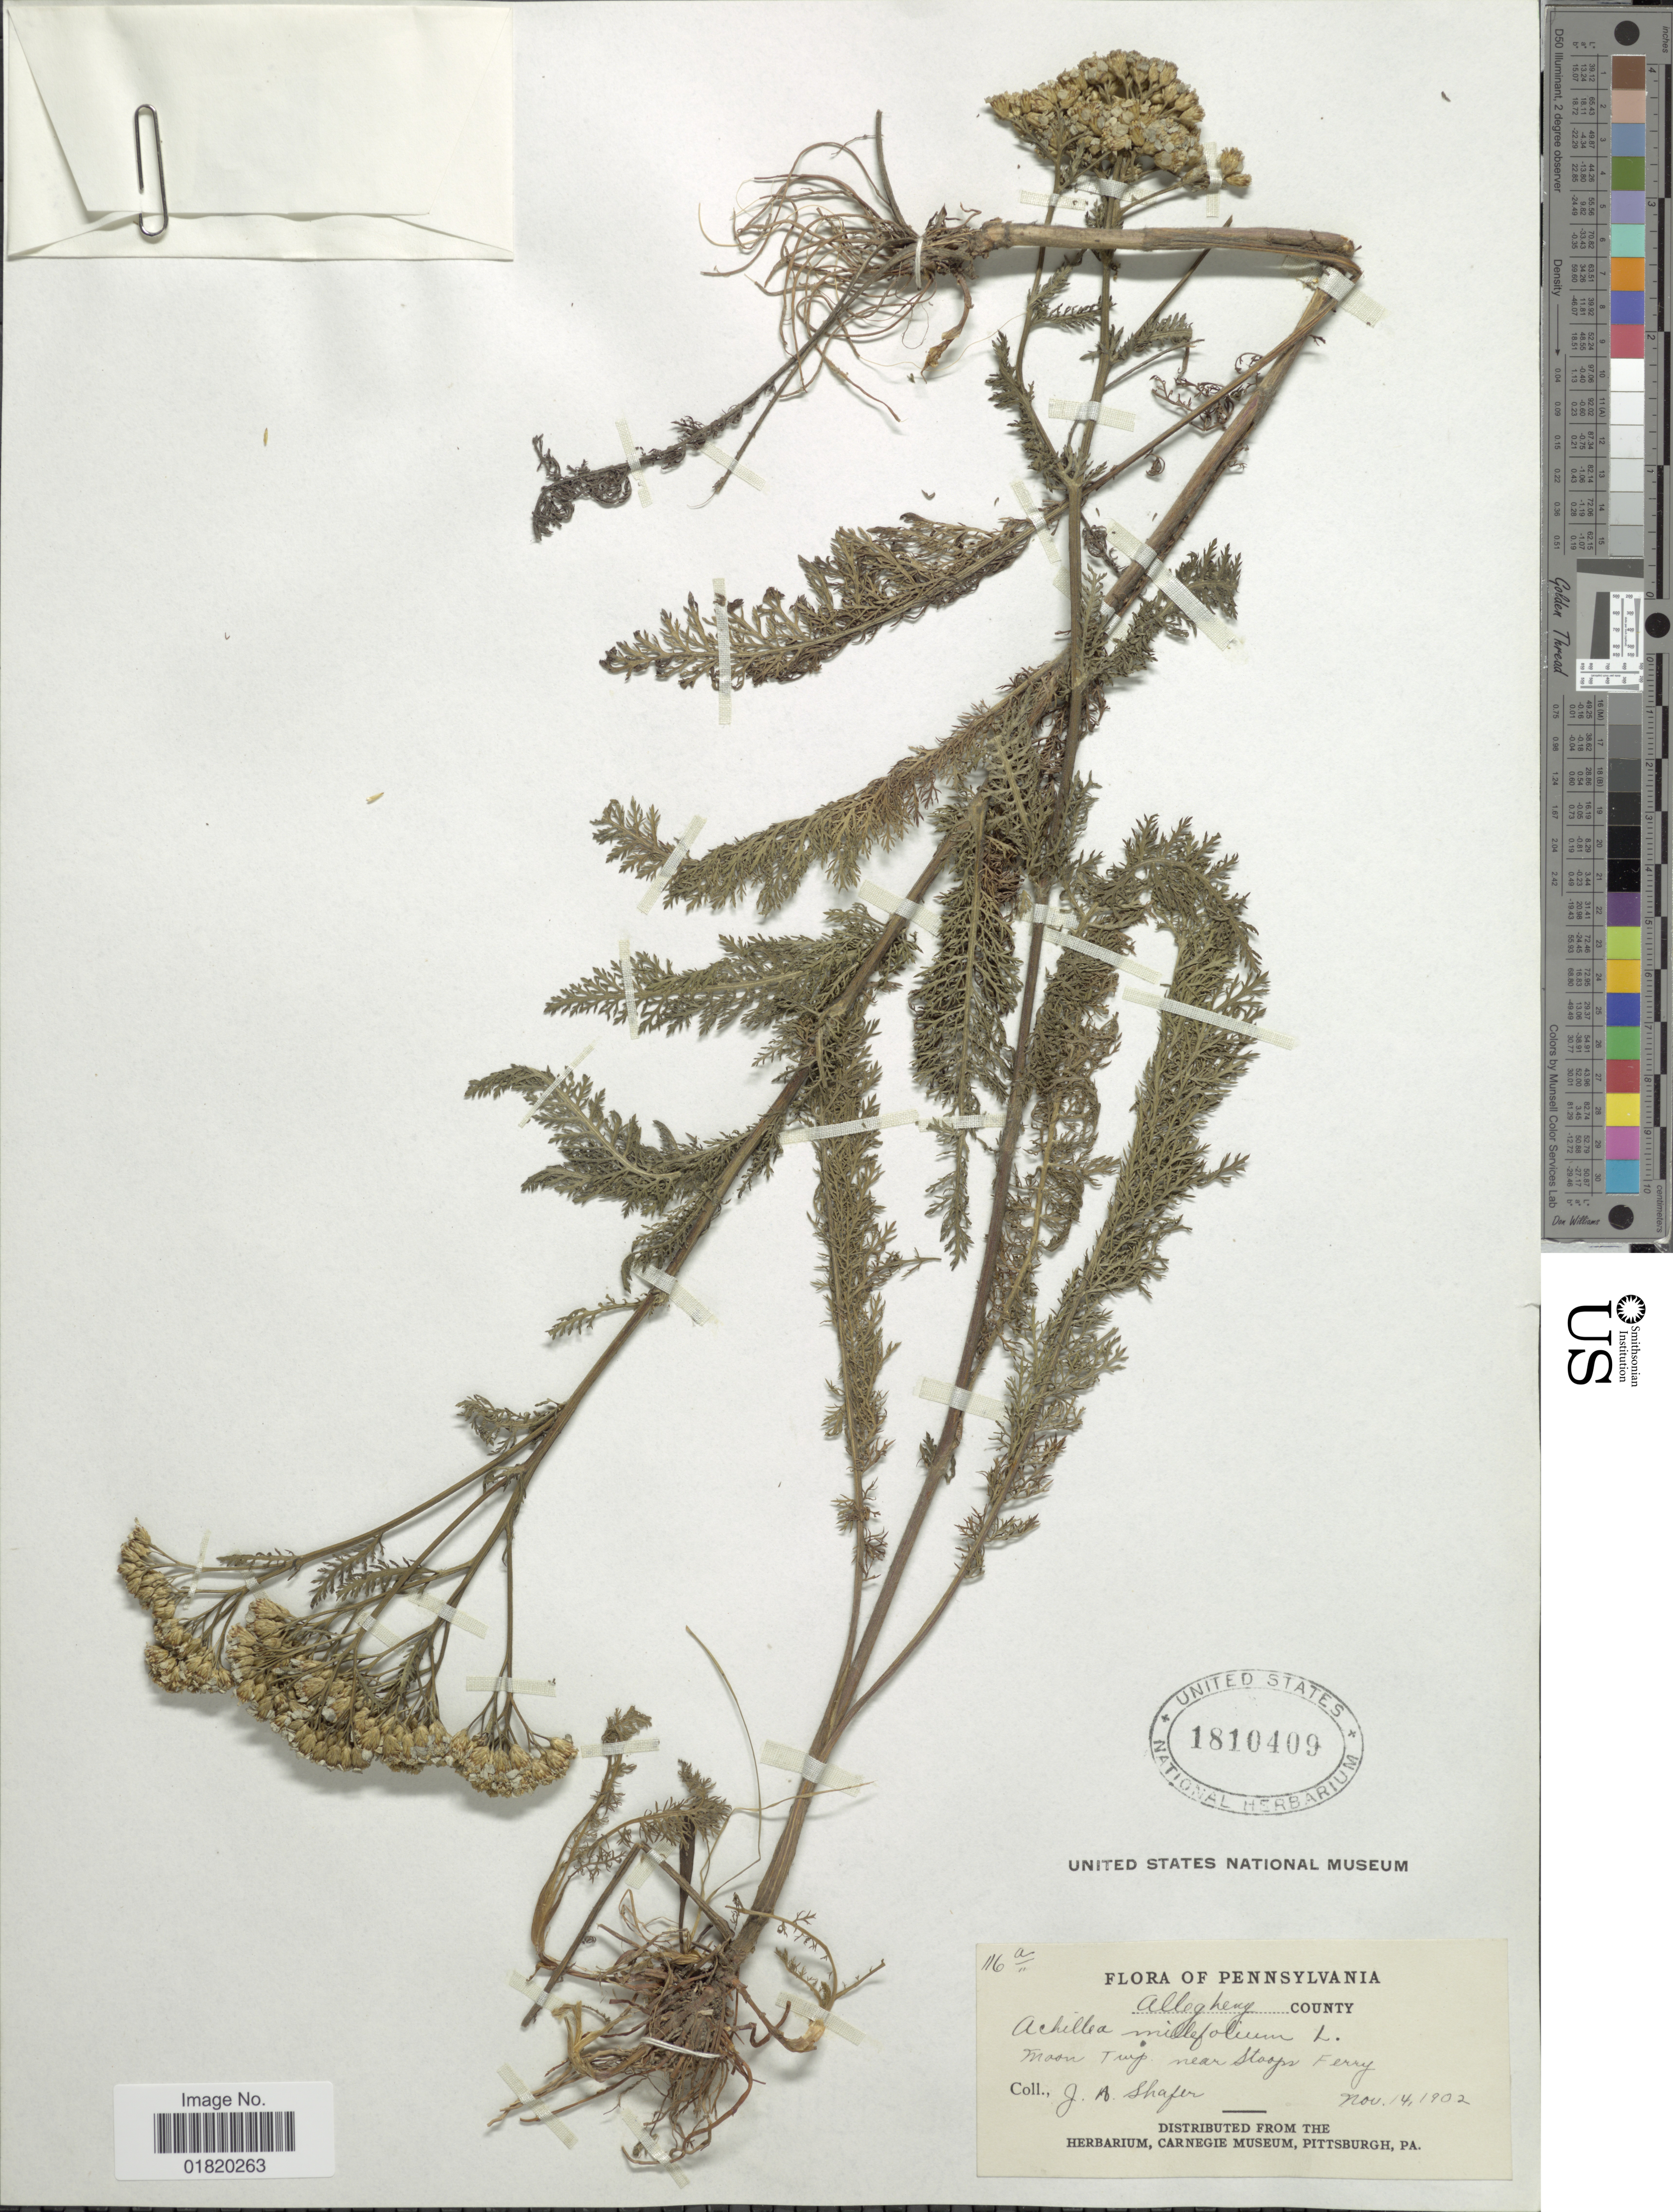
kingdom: Plantae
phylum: Tracheophyta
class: Magnoliopsida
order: Asterales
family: Asteraceae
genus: Achillea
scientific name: Achillea millefolium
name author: L.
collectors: J. A. Shafer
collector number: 116a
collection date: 1902-11-14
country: United States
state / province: Pennsylvania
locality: Allegheny County. Moon Twp. near Stoops Ferry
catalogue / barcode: US 1810409